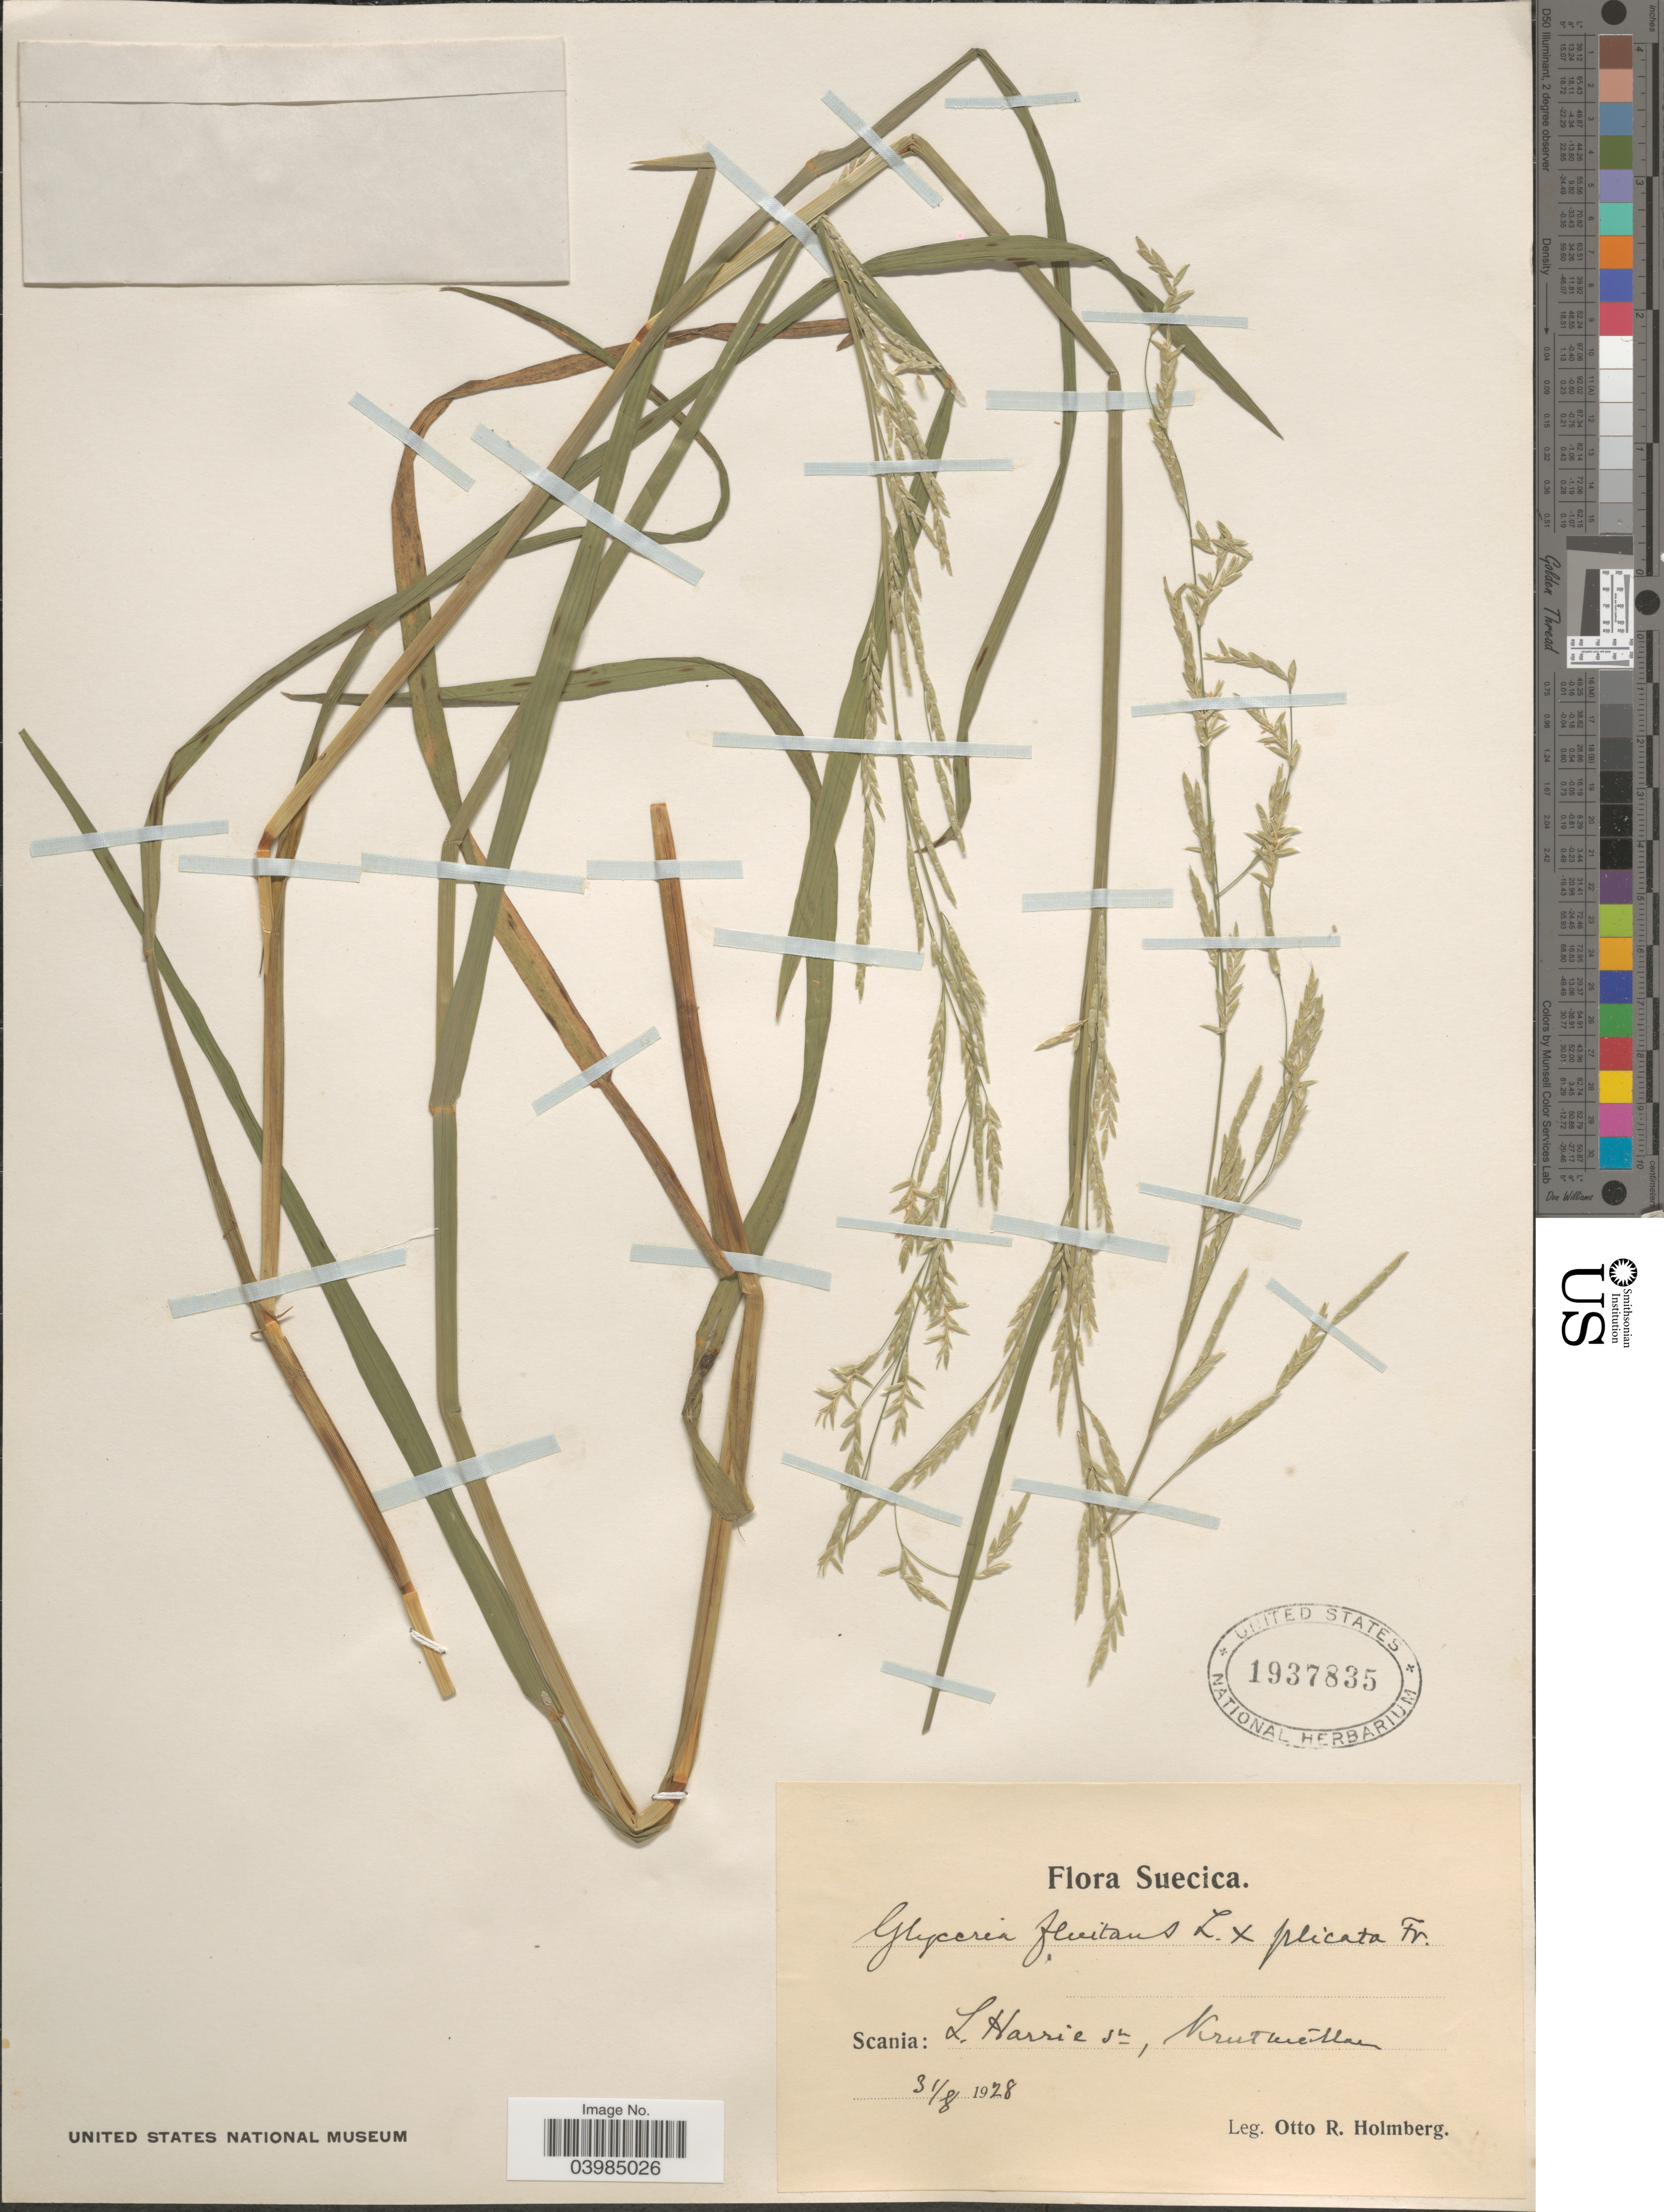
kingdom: Plantae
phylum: Tracheophyta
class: Liliopsida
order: Poales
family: Poaceae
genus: Glyceria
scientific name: Glyceria fluitans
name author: (L.) R. Br.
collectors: O. Holmberg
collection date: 1928-08-31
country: Sweden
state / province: Skåne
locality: Suecica. Scania: L. Harrie sn, Krutmattan. [interpreted]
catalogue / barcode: US 1937835